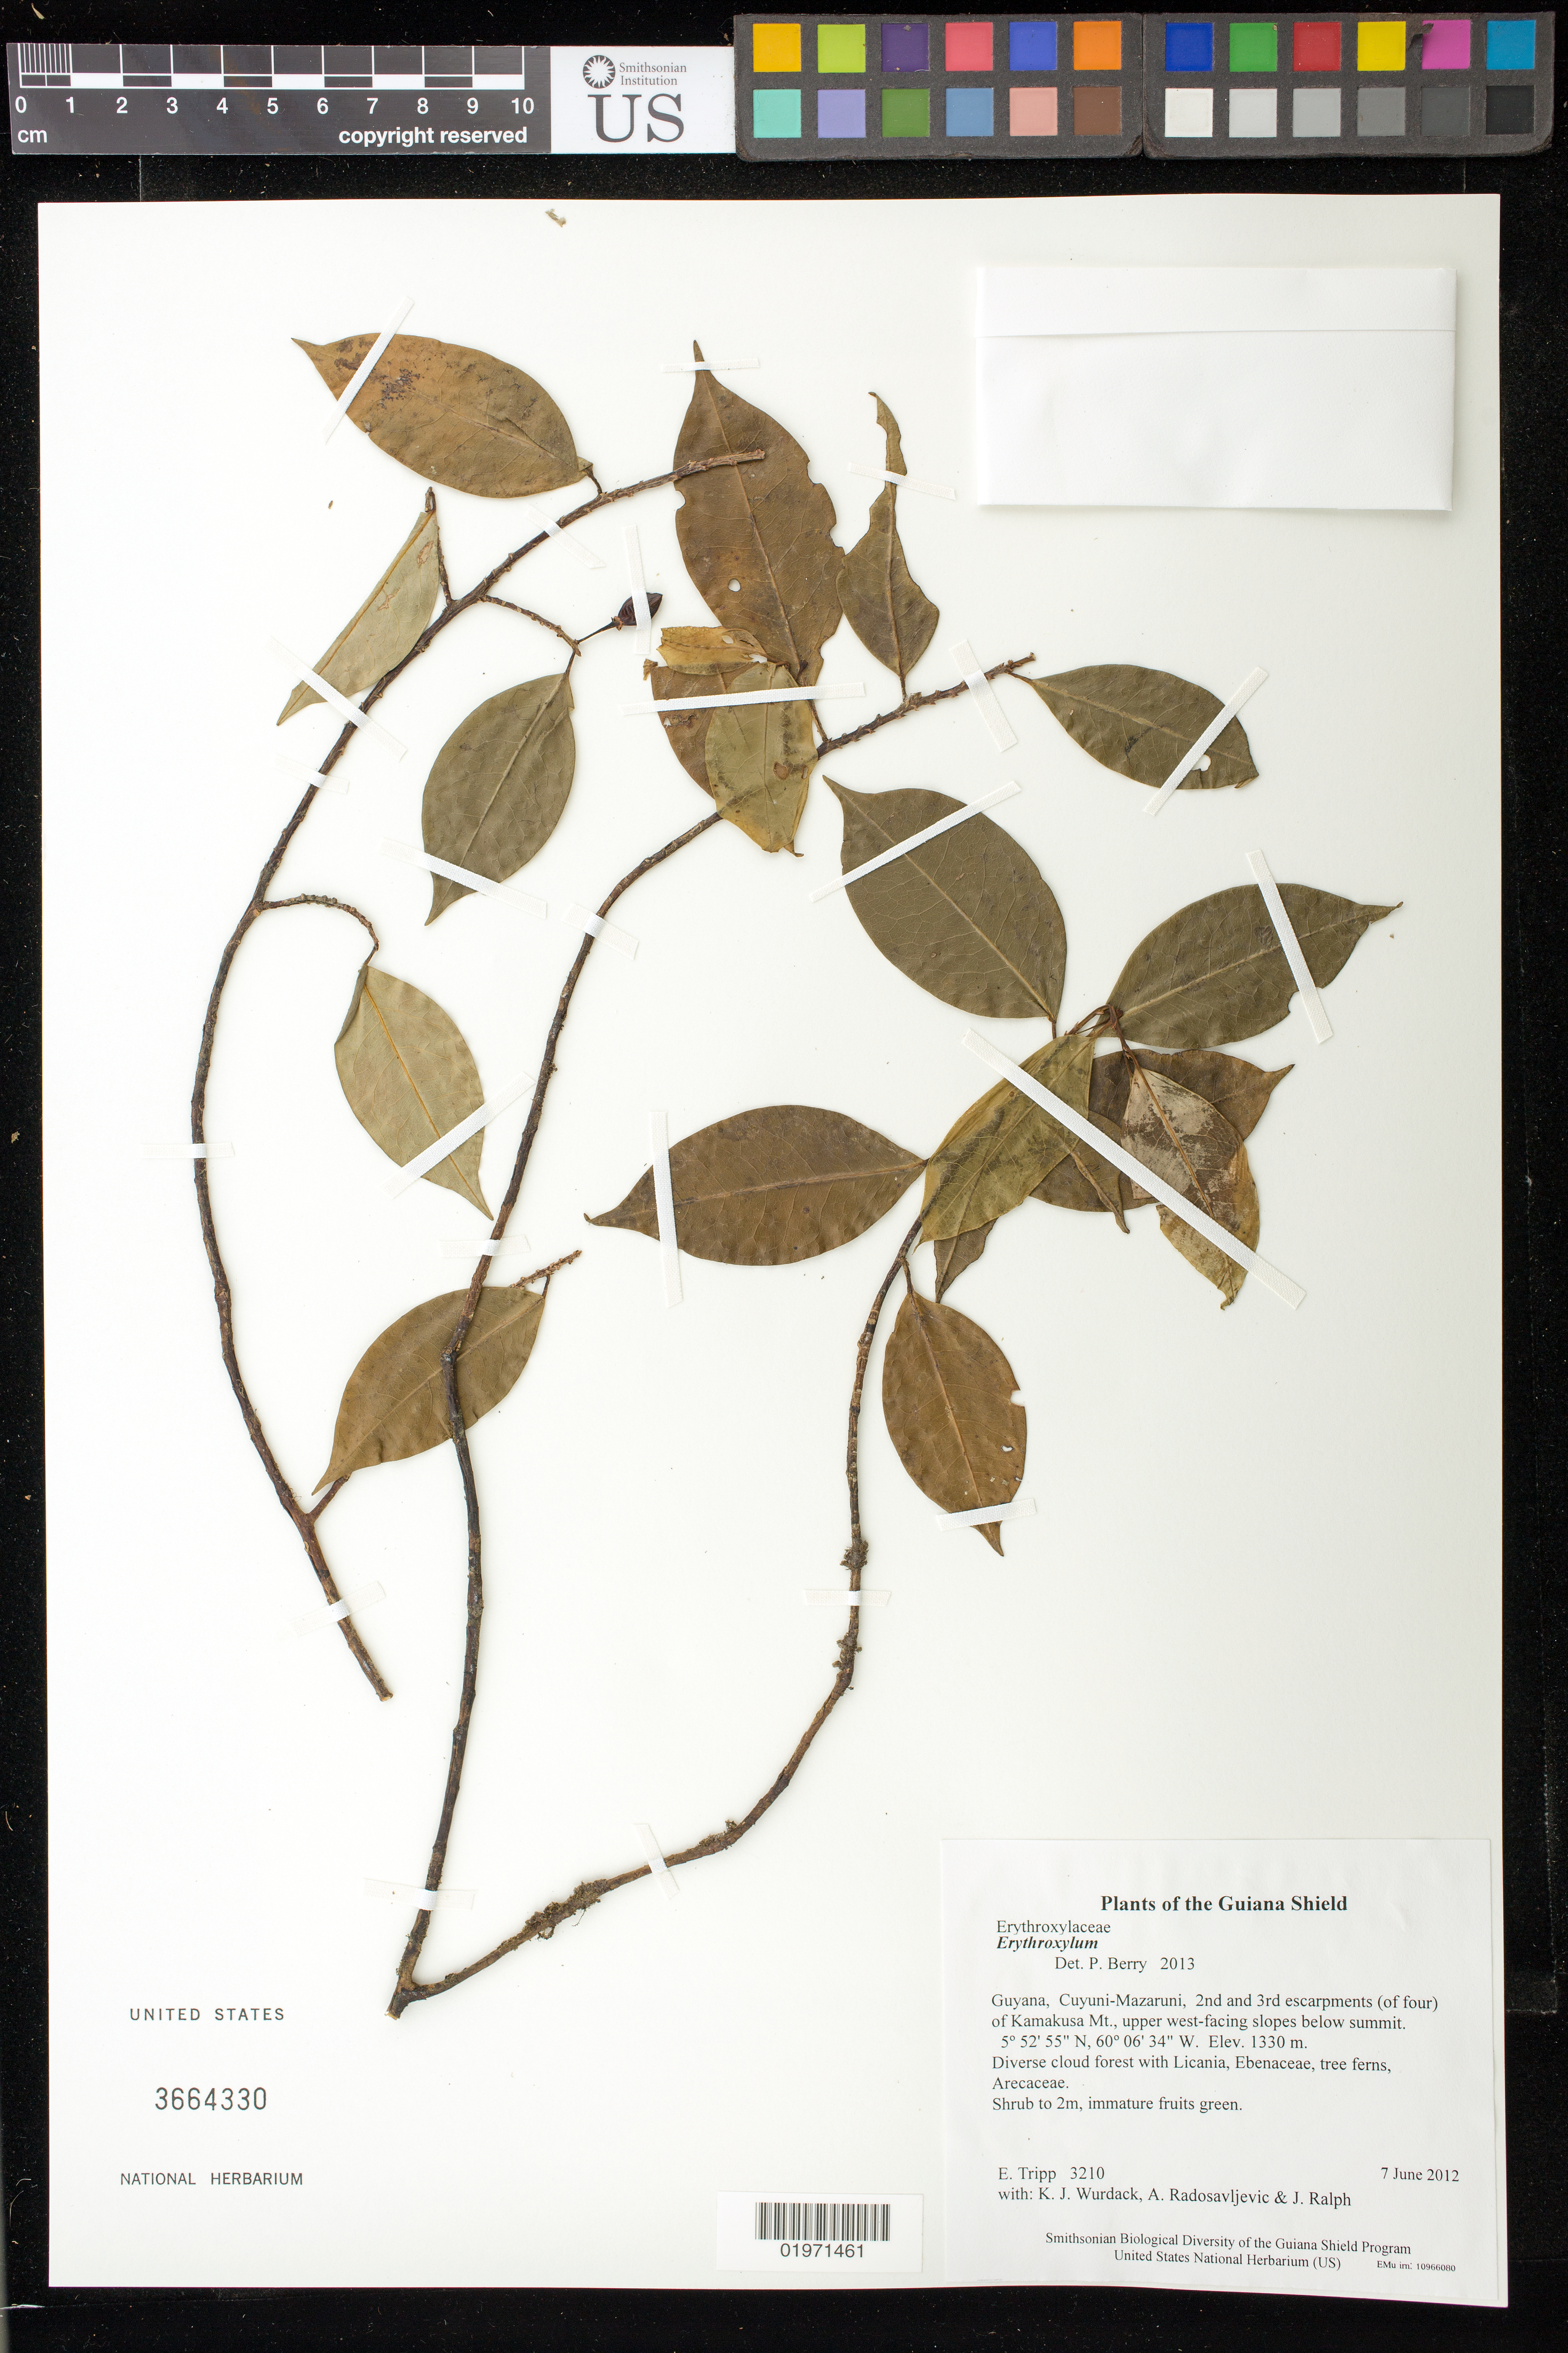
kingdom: Plantae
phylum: Tracheophyta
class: Magnoliopsida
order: Malpighiales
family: Erythroxylaceae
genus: Erythroxylum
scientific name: Erythroxylum sp.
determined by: Berry, P.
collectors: E. Tripp, K. Wurdack, A. Radosavljevic & J. Ralph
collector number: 3210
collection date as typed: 7 June 2012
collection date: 2012-06-07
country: Guyana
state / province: Cuyuni-Mazaruni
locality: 2nd and 3rd escarpments (of four) of Kamakusa Mt., upper west-facing slopes below summit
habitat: Diverse cloud forest with Licania, Ebenaceae, tree ferns, Arecaceae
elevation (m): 1330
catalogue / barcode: US 3664330